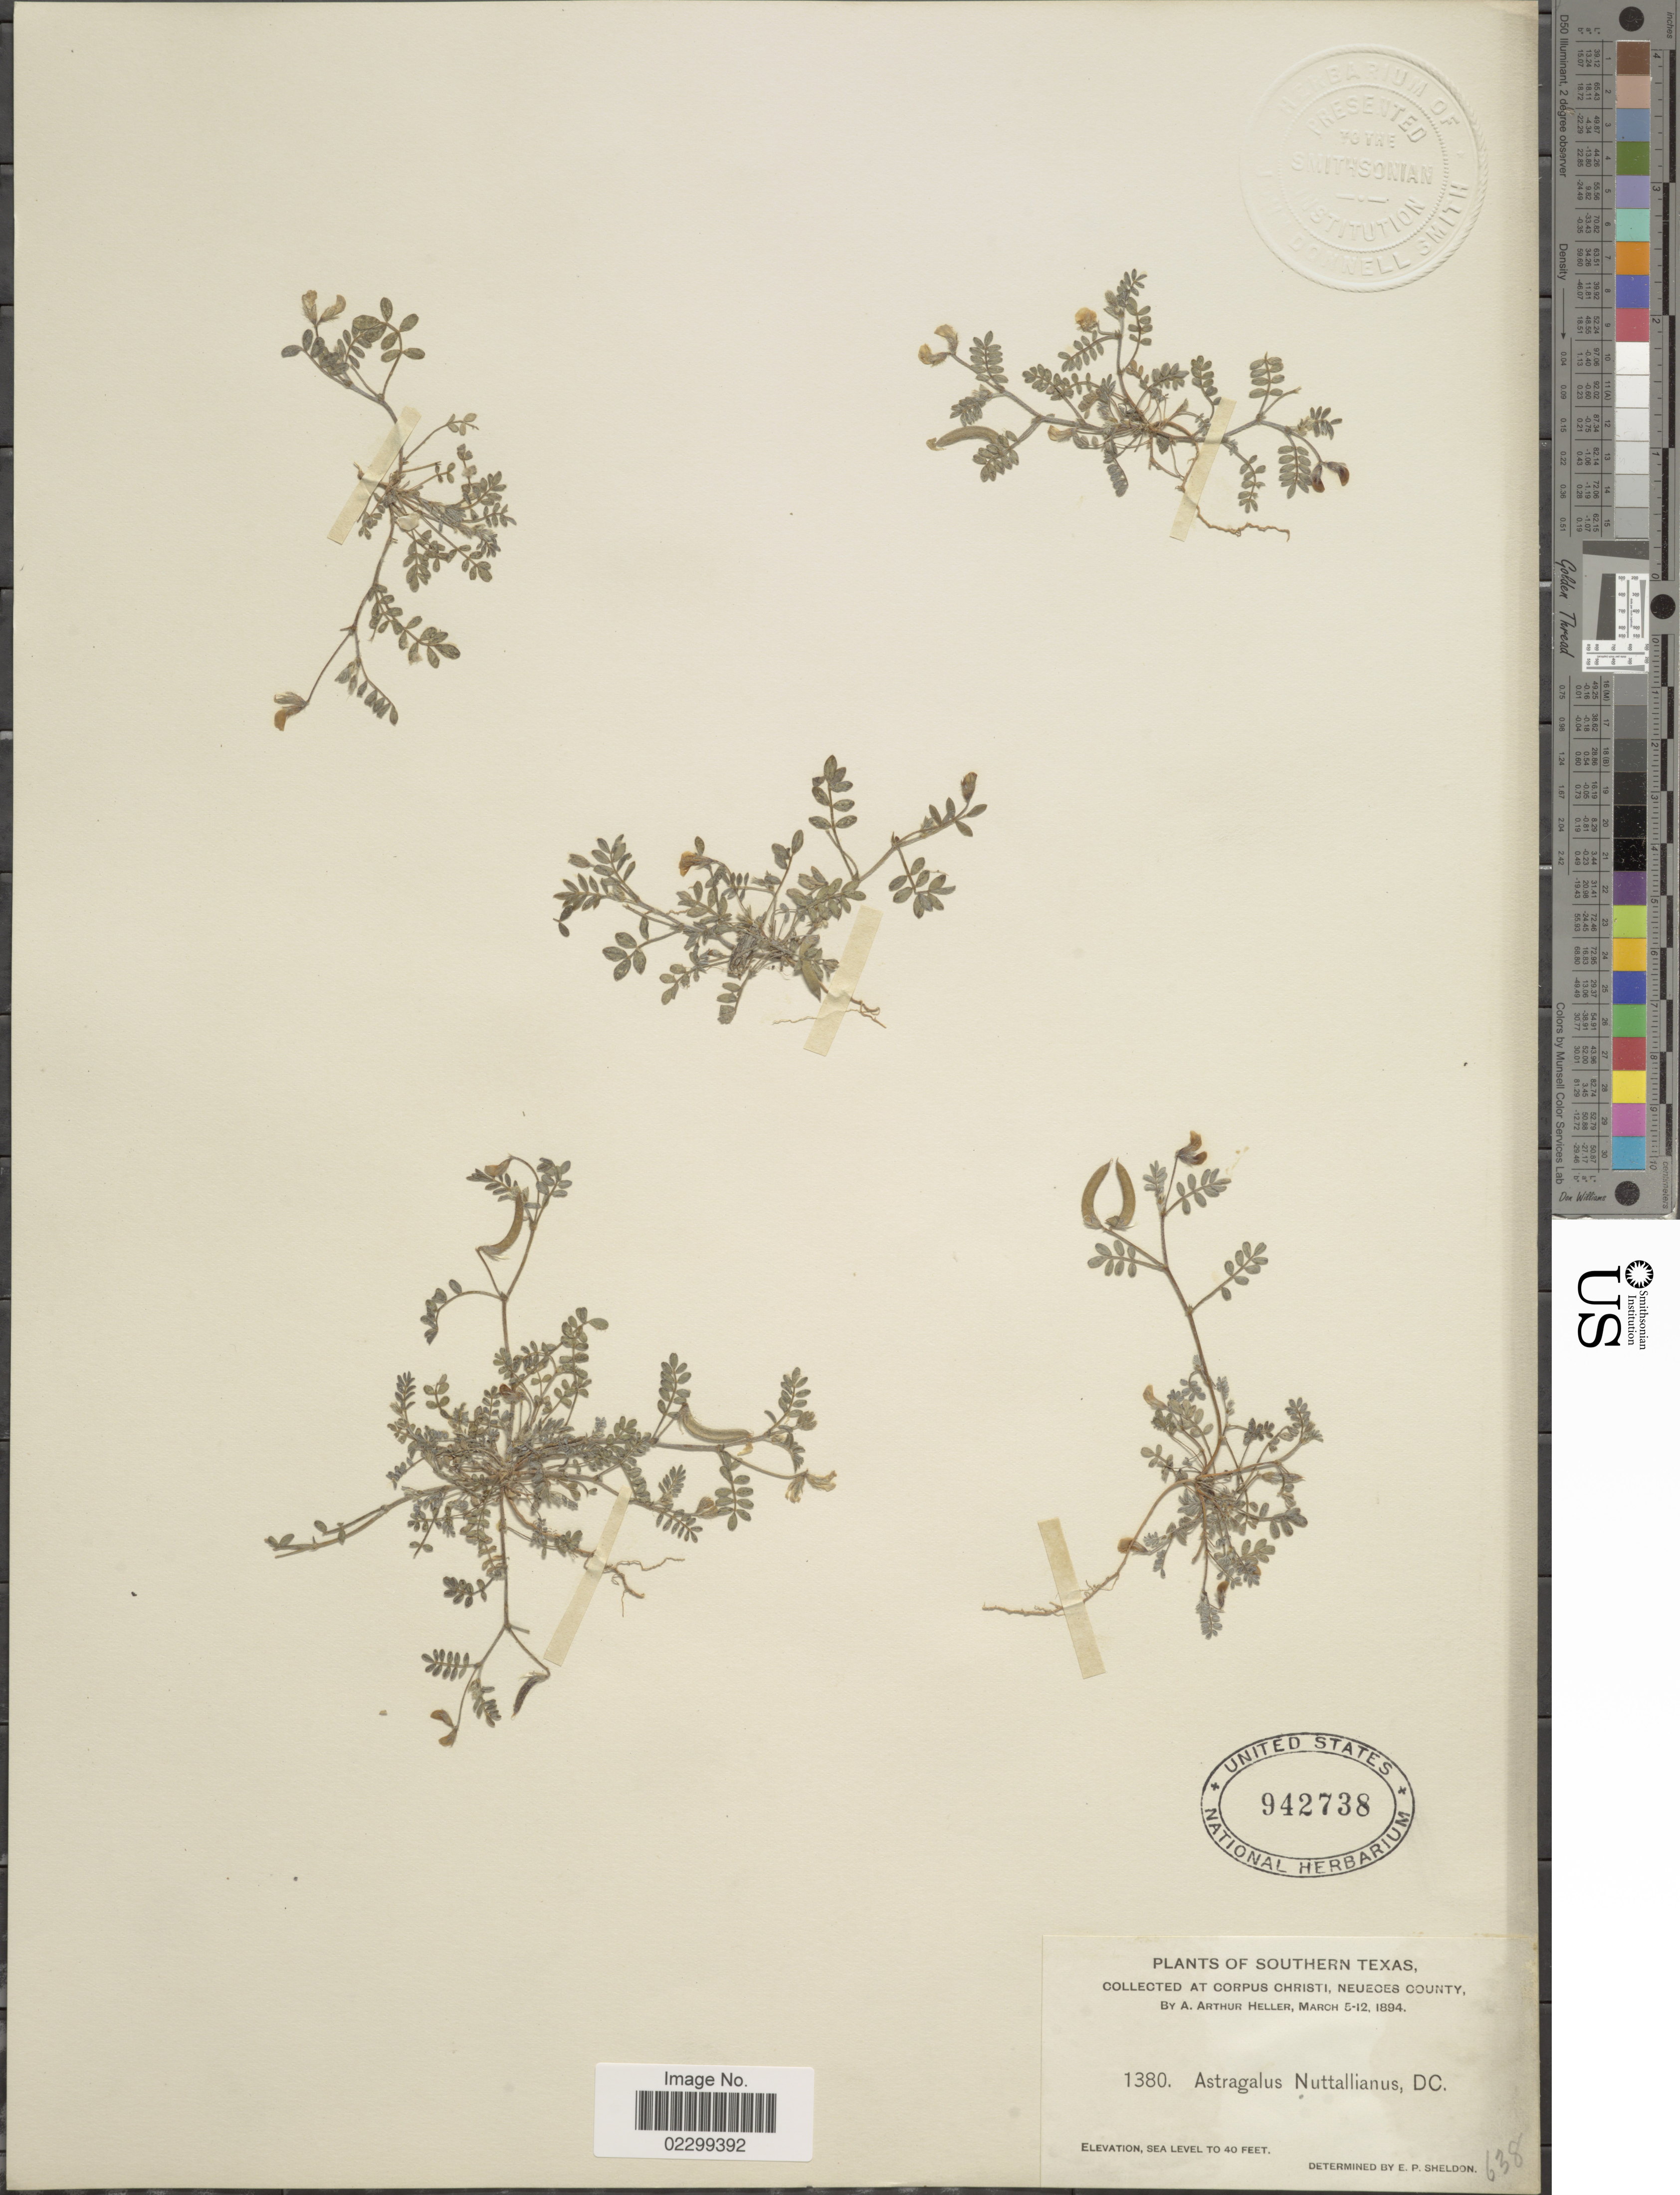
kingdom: Plantae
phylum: Tracheophyta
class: Magnoliopsida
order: Fabales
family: Fabaceae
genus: Astragalus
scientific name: Astragalus austrinus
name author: (Small) O.E. Schulz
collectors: A. A. Heller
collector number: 638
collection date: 1894-03-05/1894-03-12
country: United States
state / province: Texas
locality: Southern Texas, Corpus Christi, Neueoes County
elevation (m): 12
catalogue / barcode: US 942738